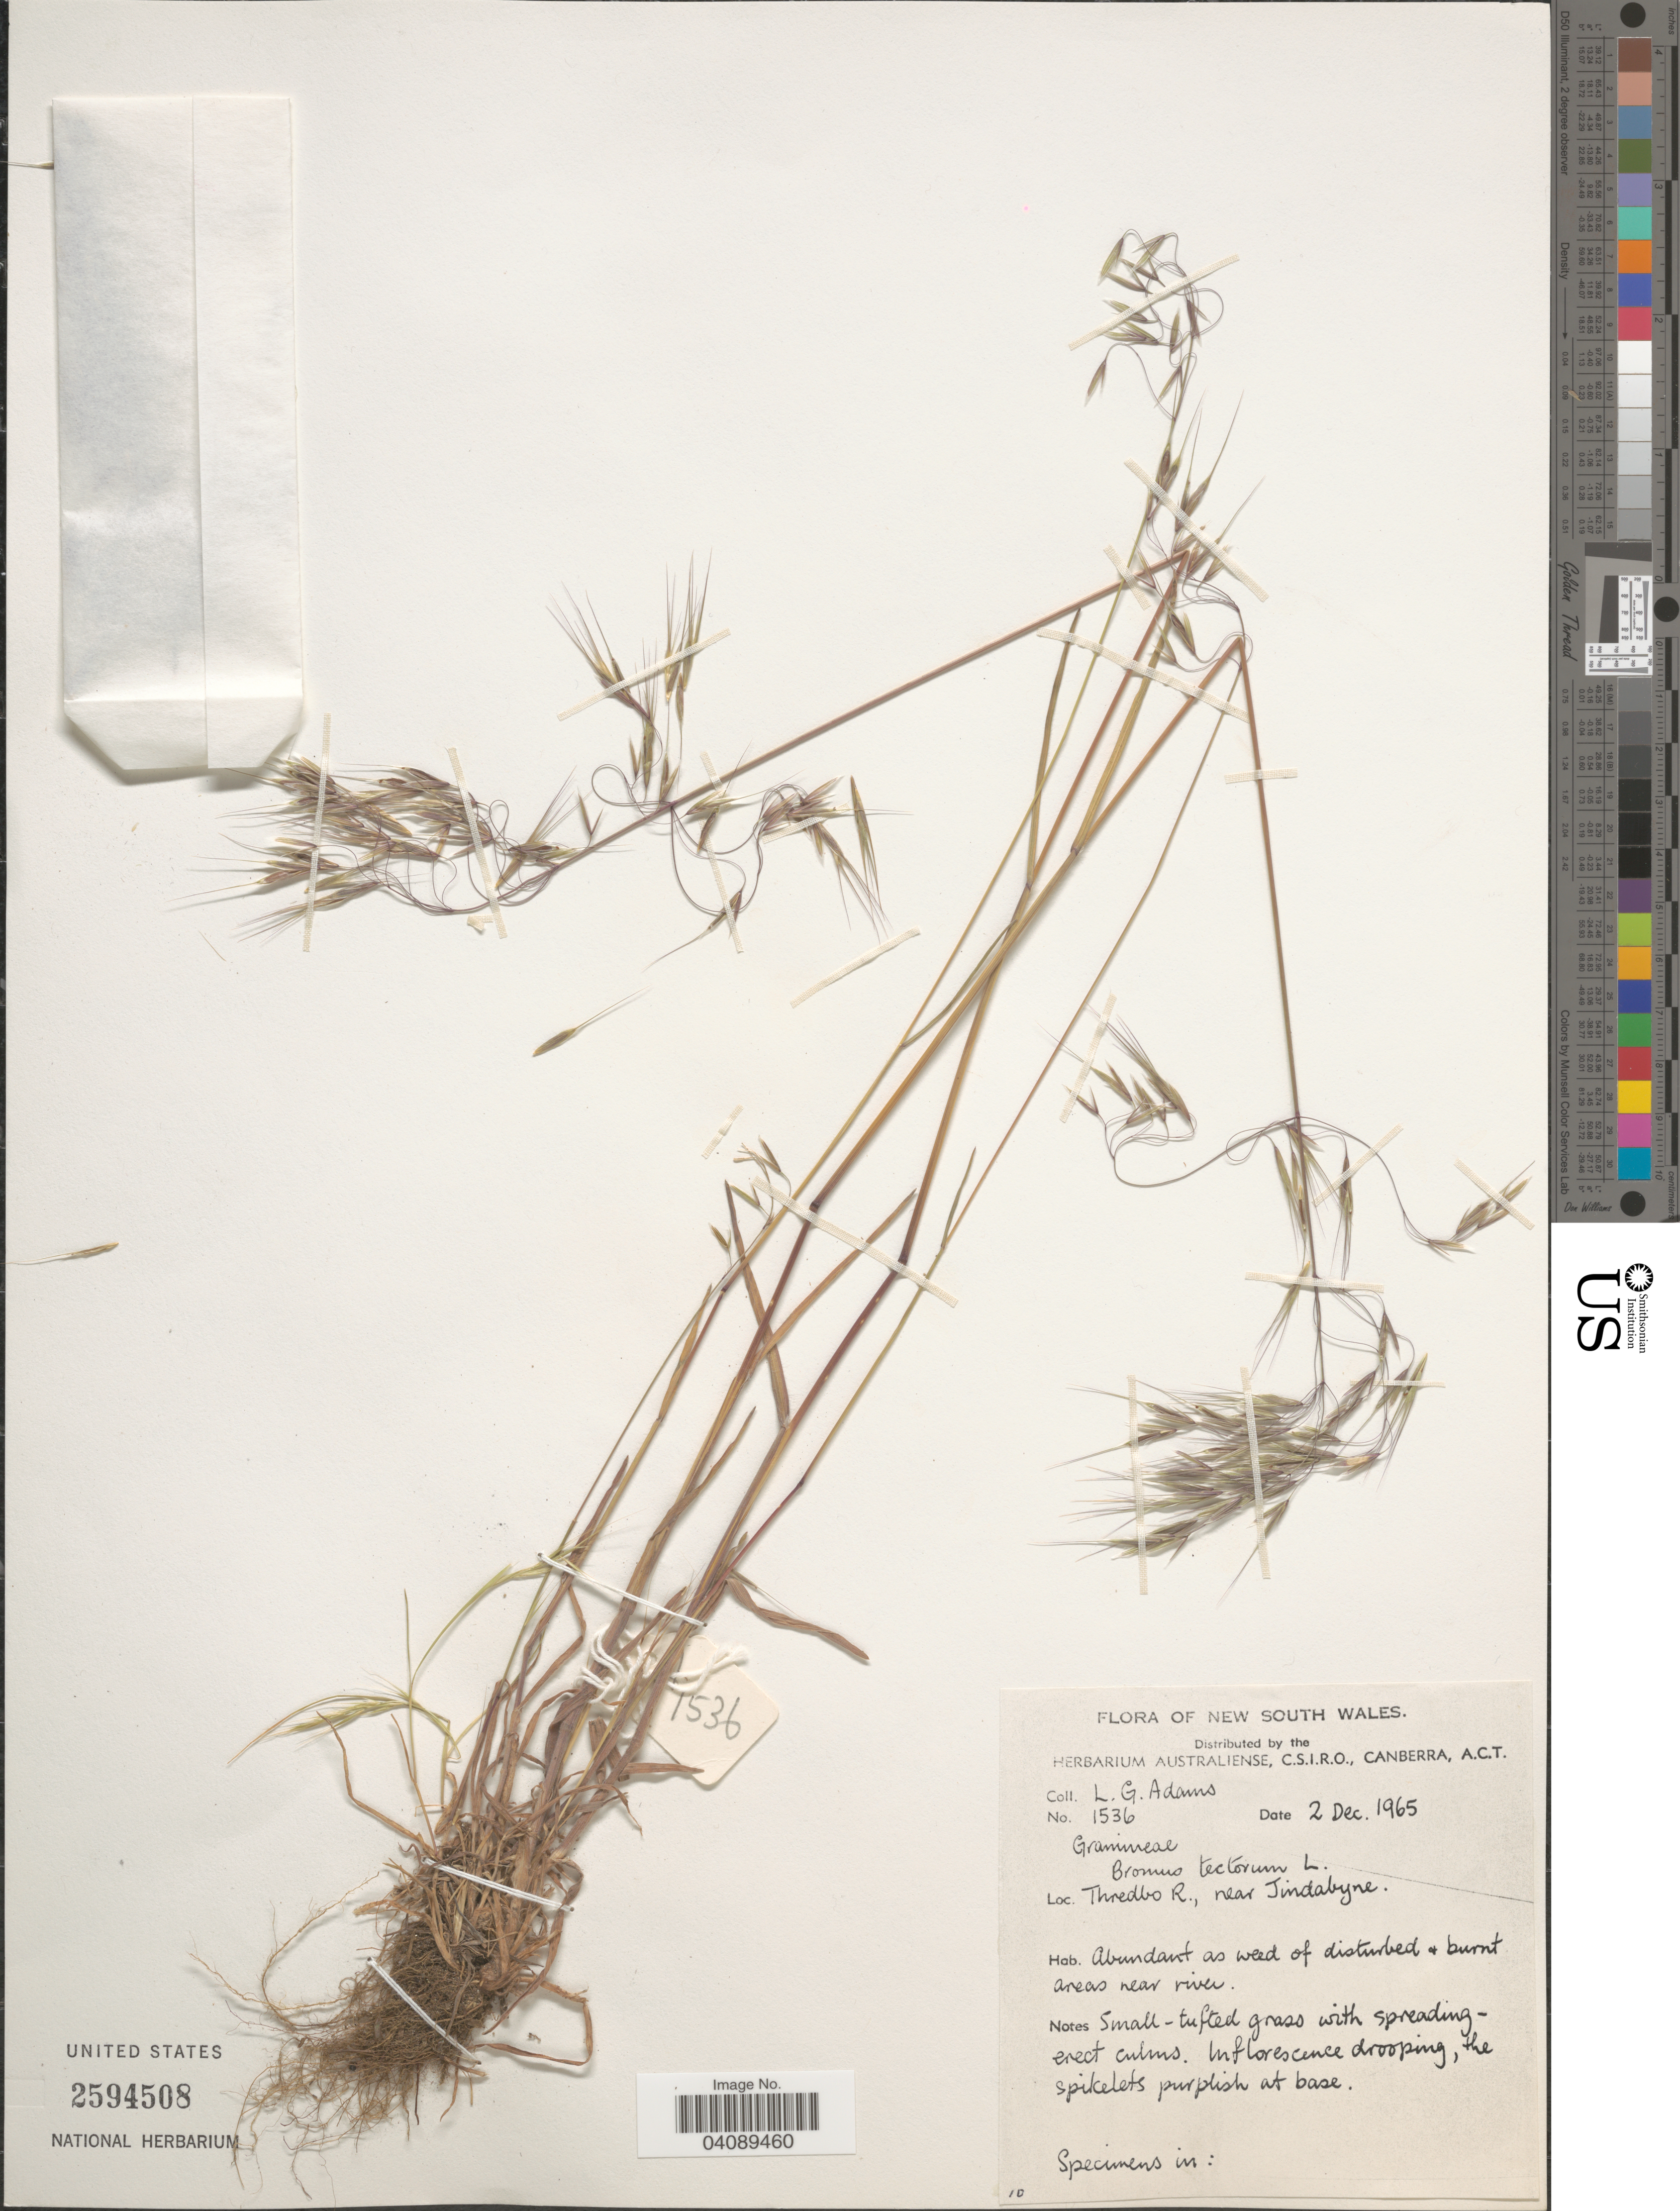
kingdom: Plantae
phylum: Tracheophyta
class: Liliopsida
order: Poales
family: Poaceae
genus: Bromus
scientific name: Bromus tectorum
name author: L.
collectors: L. G. Adams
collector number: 1536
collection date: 1965-12-02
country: Australia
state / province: New South Wales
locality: Thredbo R., near Tindabyne. Abundant as weed of disturbed & burnt areas near river.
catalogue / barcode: US 2594508